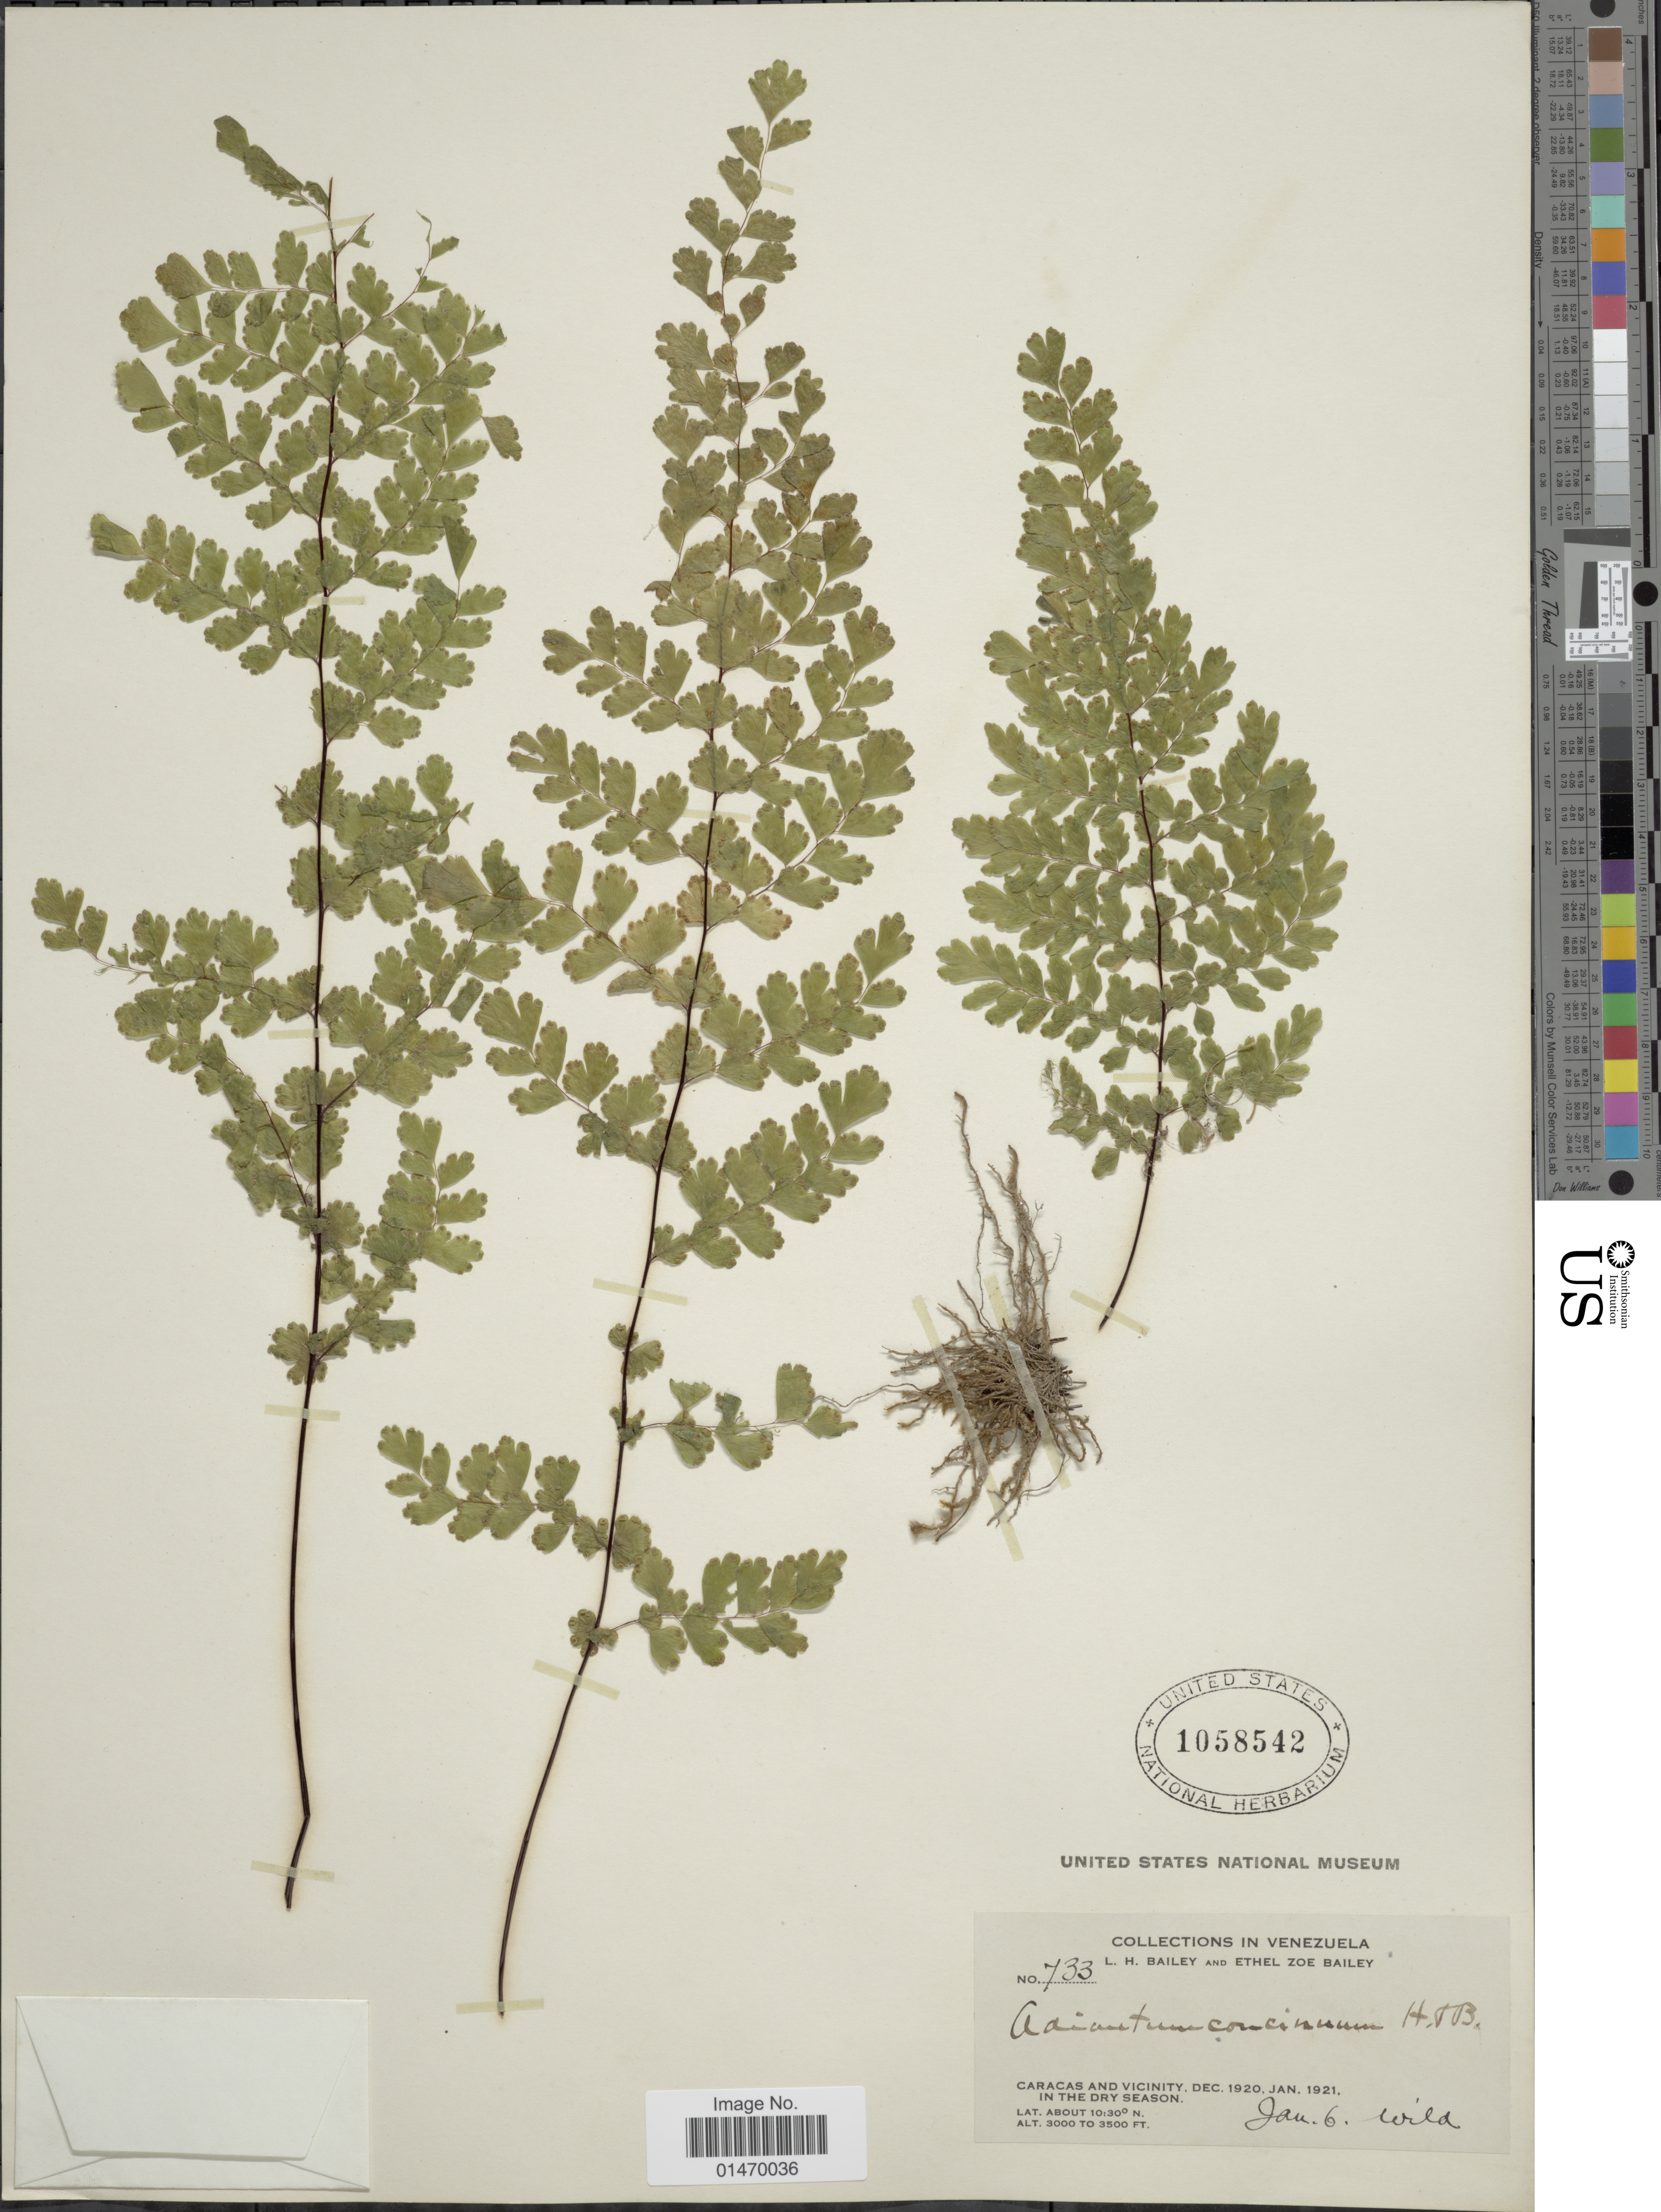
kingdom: Plantae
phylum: Tracheophyta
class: Polypodiopsida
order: Polypodiales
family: Pteridaceae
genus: Adiantum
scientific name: Adiantum concinnum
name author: Humb. & Bonpl. ex Willd.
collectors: L. H. Bailey & E. Z. Bailey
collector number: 733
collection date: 1920-12/1921-01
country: Venezuela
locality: Caracas and Vicinity.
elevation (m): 914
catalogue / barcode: US 1058542